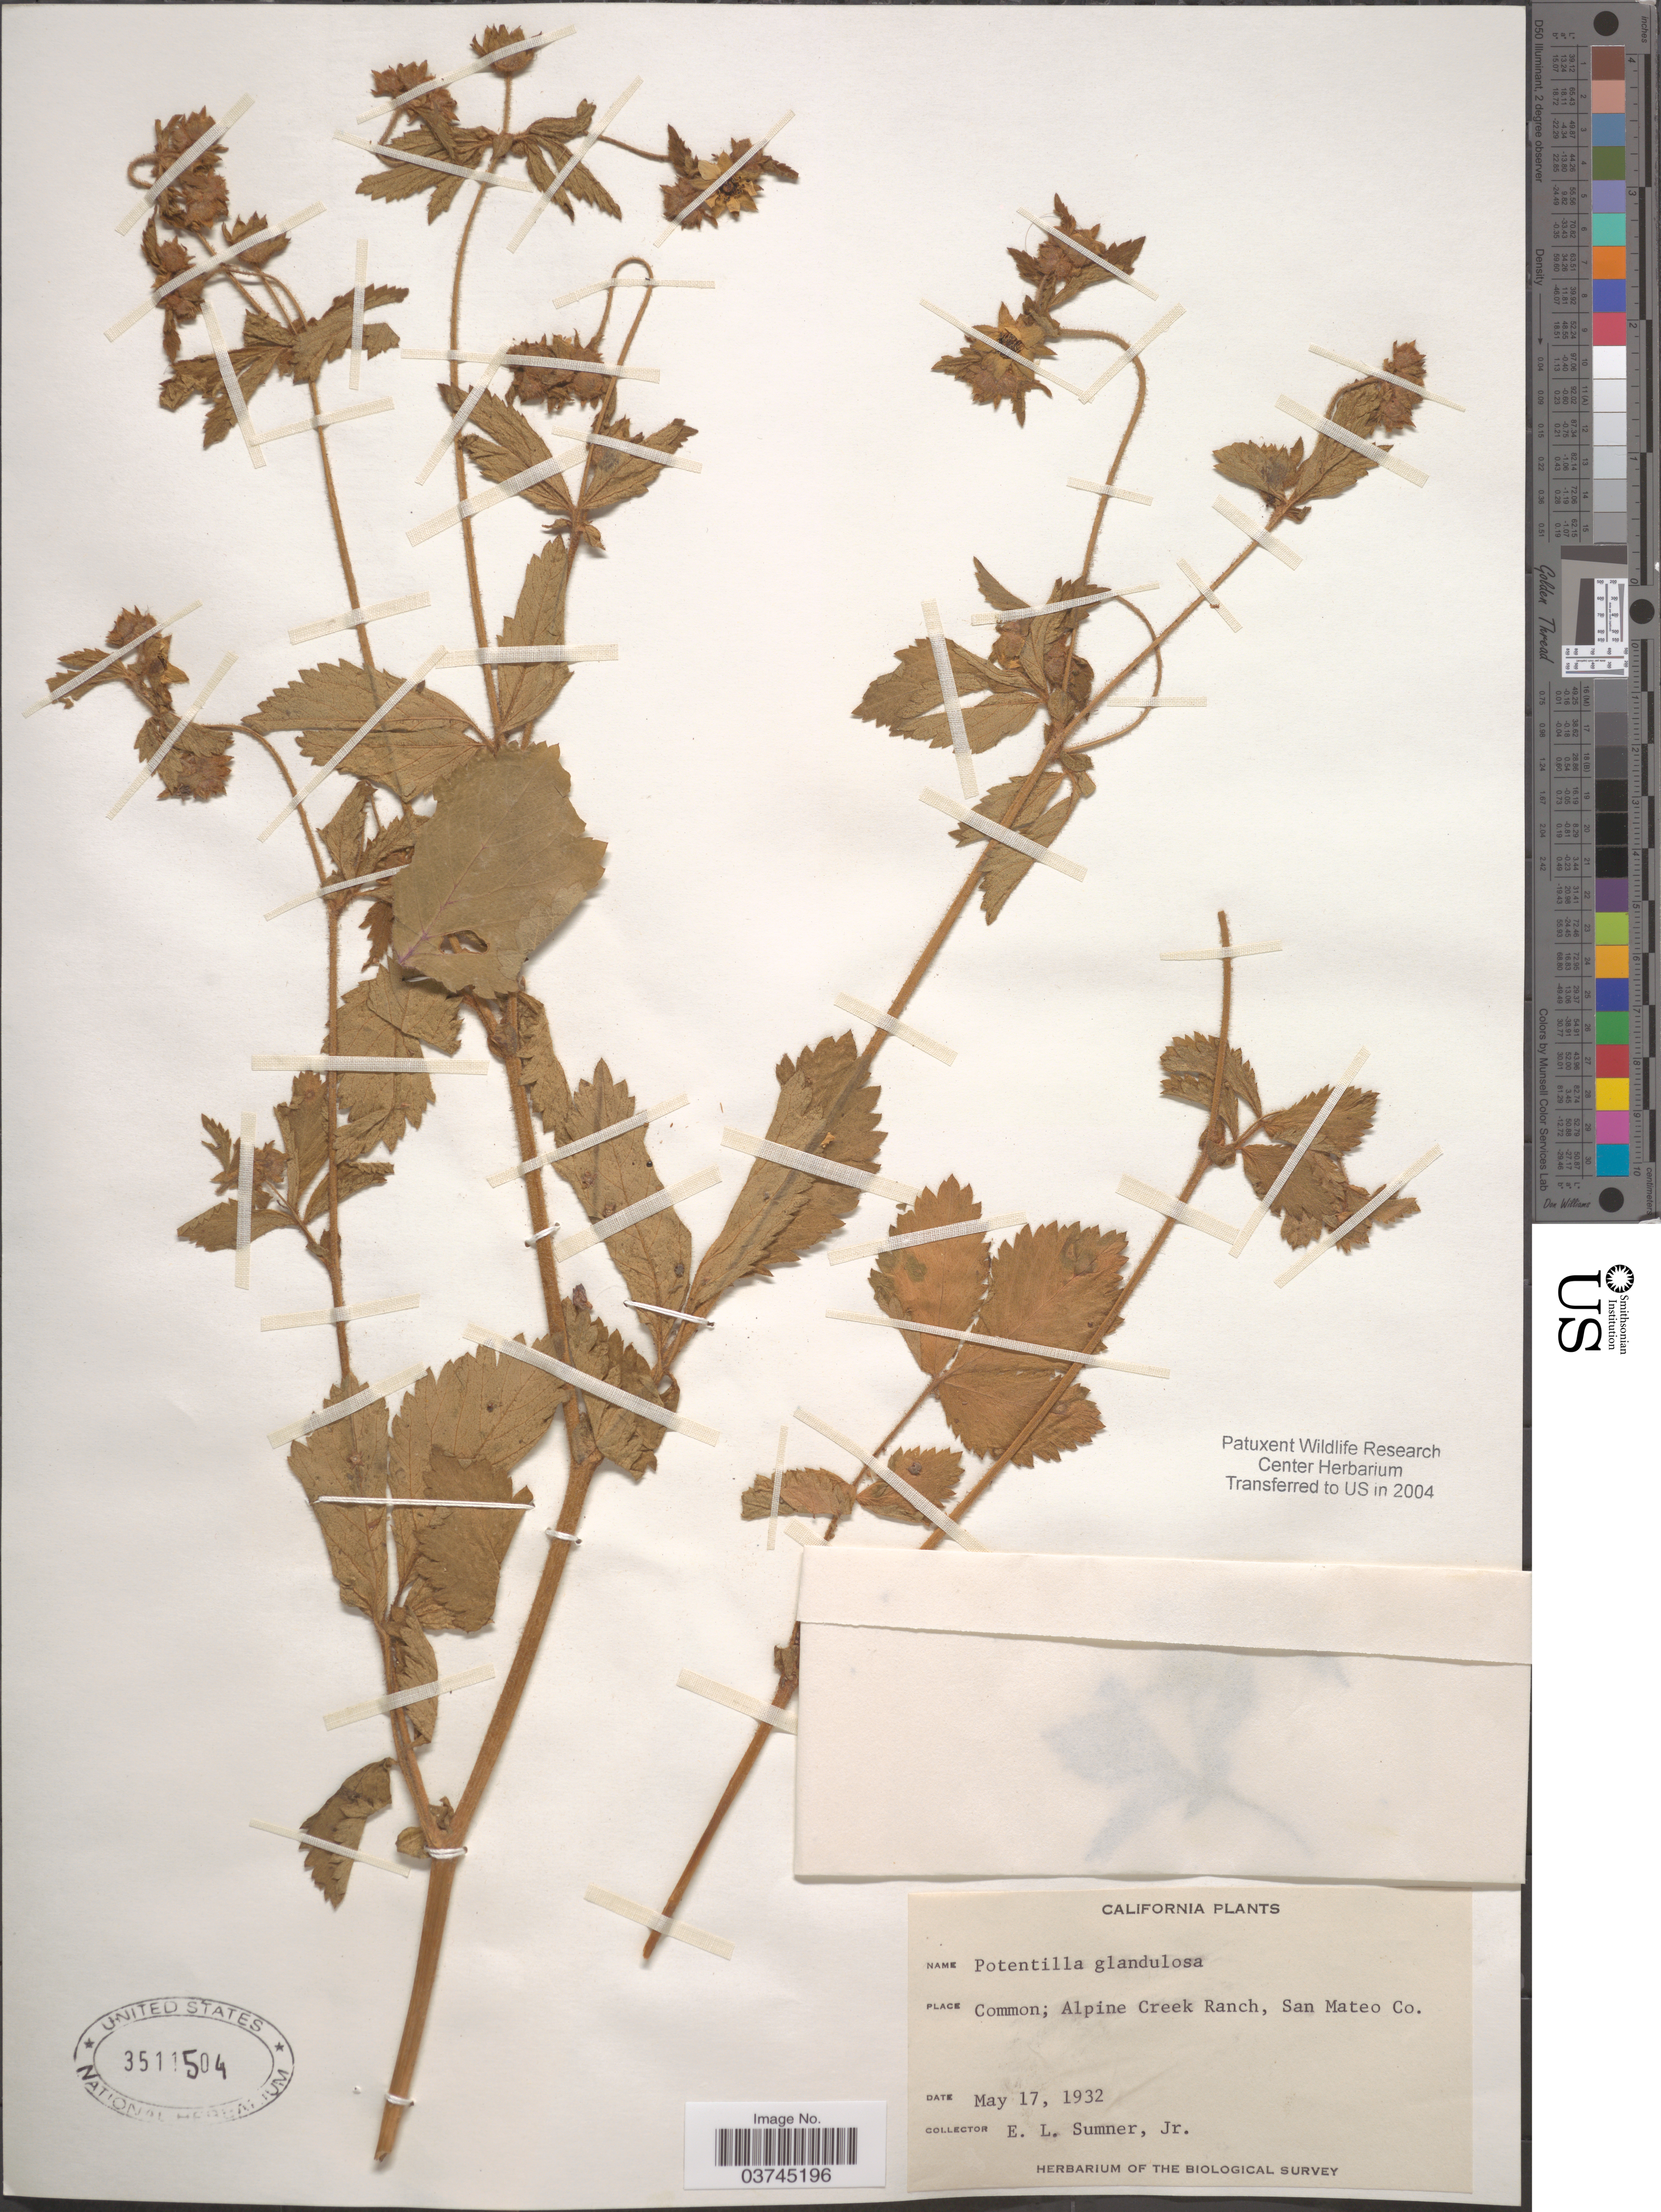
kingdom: Plantae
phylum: Tracheophyta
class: Magnoliopsida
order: Rosales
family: Rosaceae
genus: Drymocallis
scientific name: Drymocallis glandulosa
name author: (Lindl.) Rydb.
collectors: E. Sumner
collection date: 1932-05-17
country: United States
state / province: California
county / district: San Mateo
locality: Alpine Creek Ranch, San Mateo Co.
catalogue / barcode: US 3511504